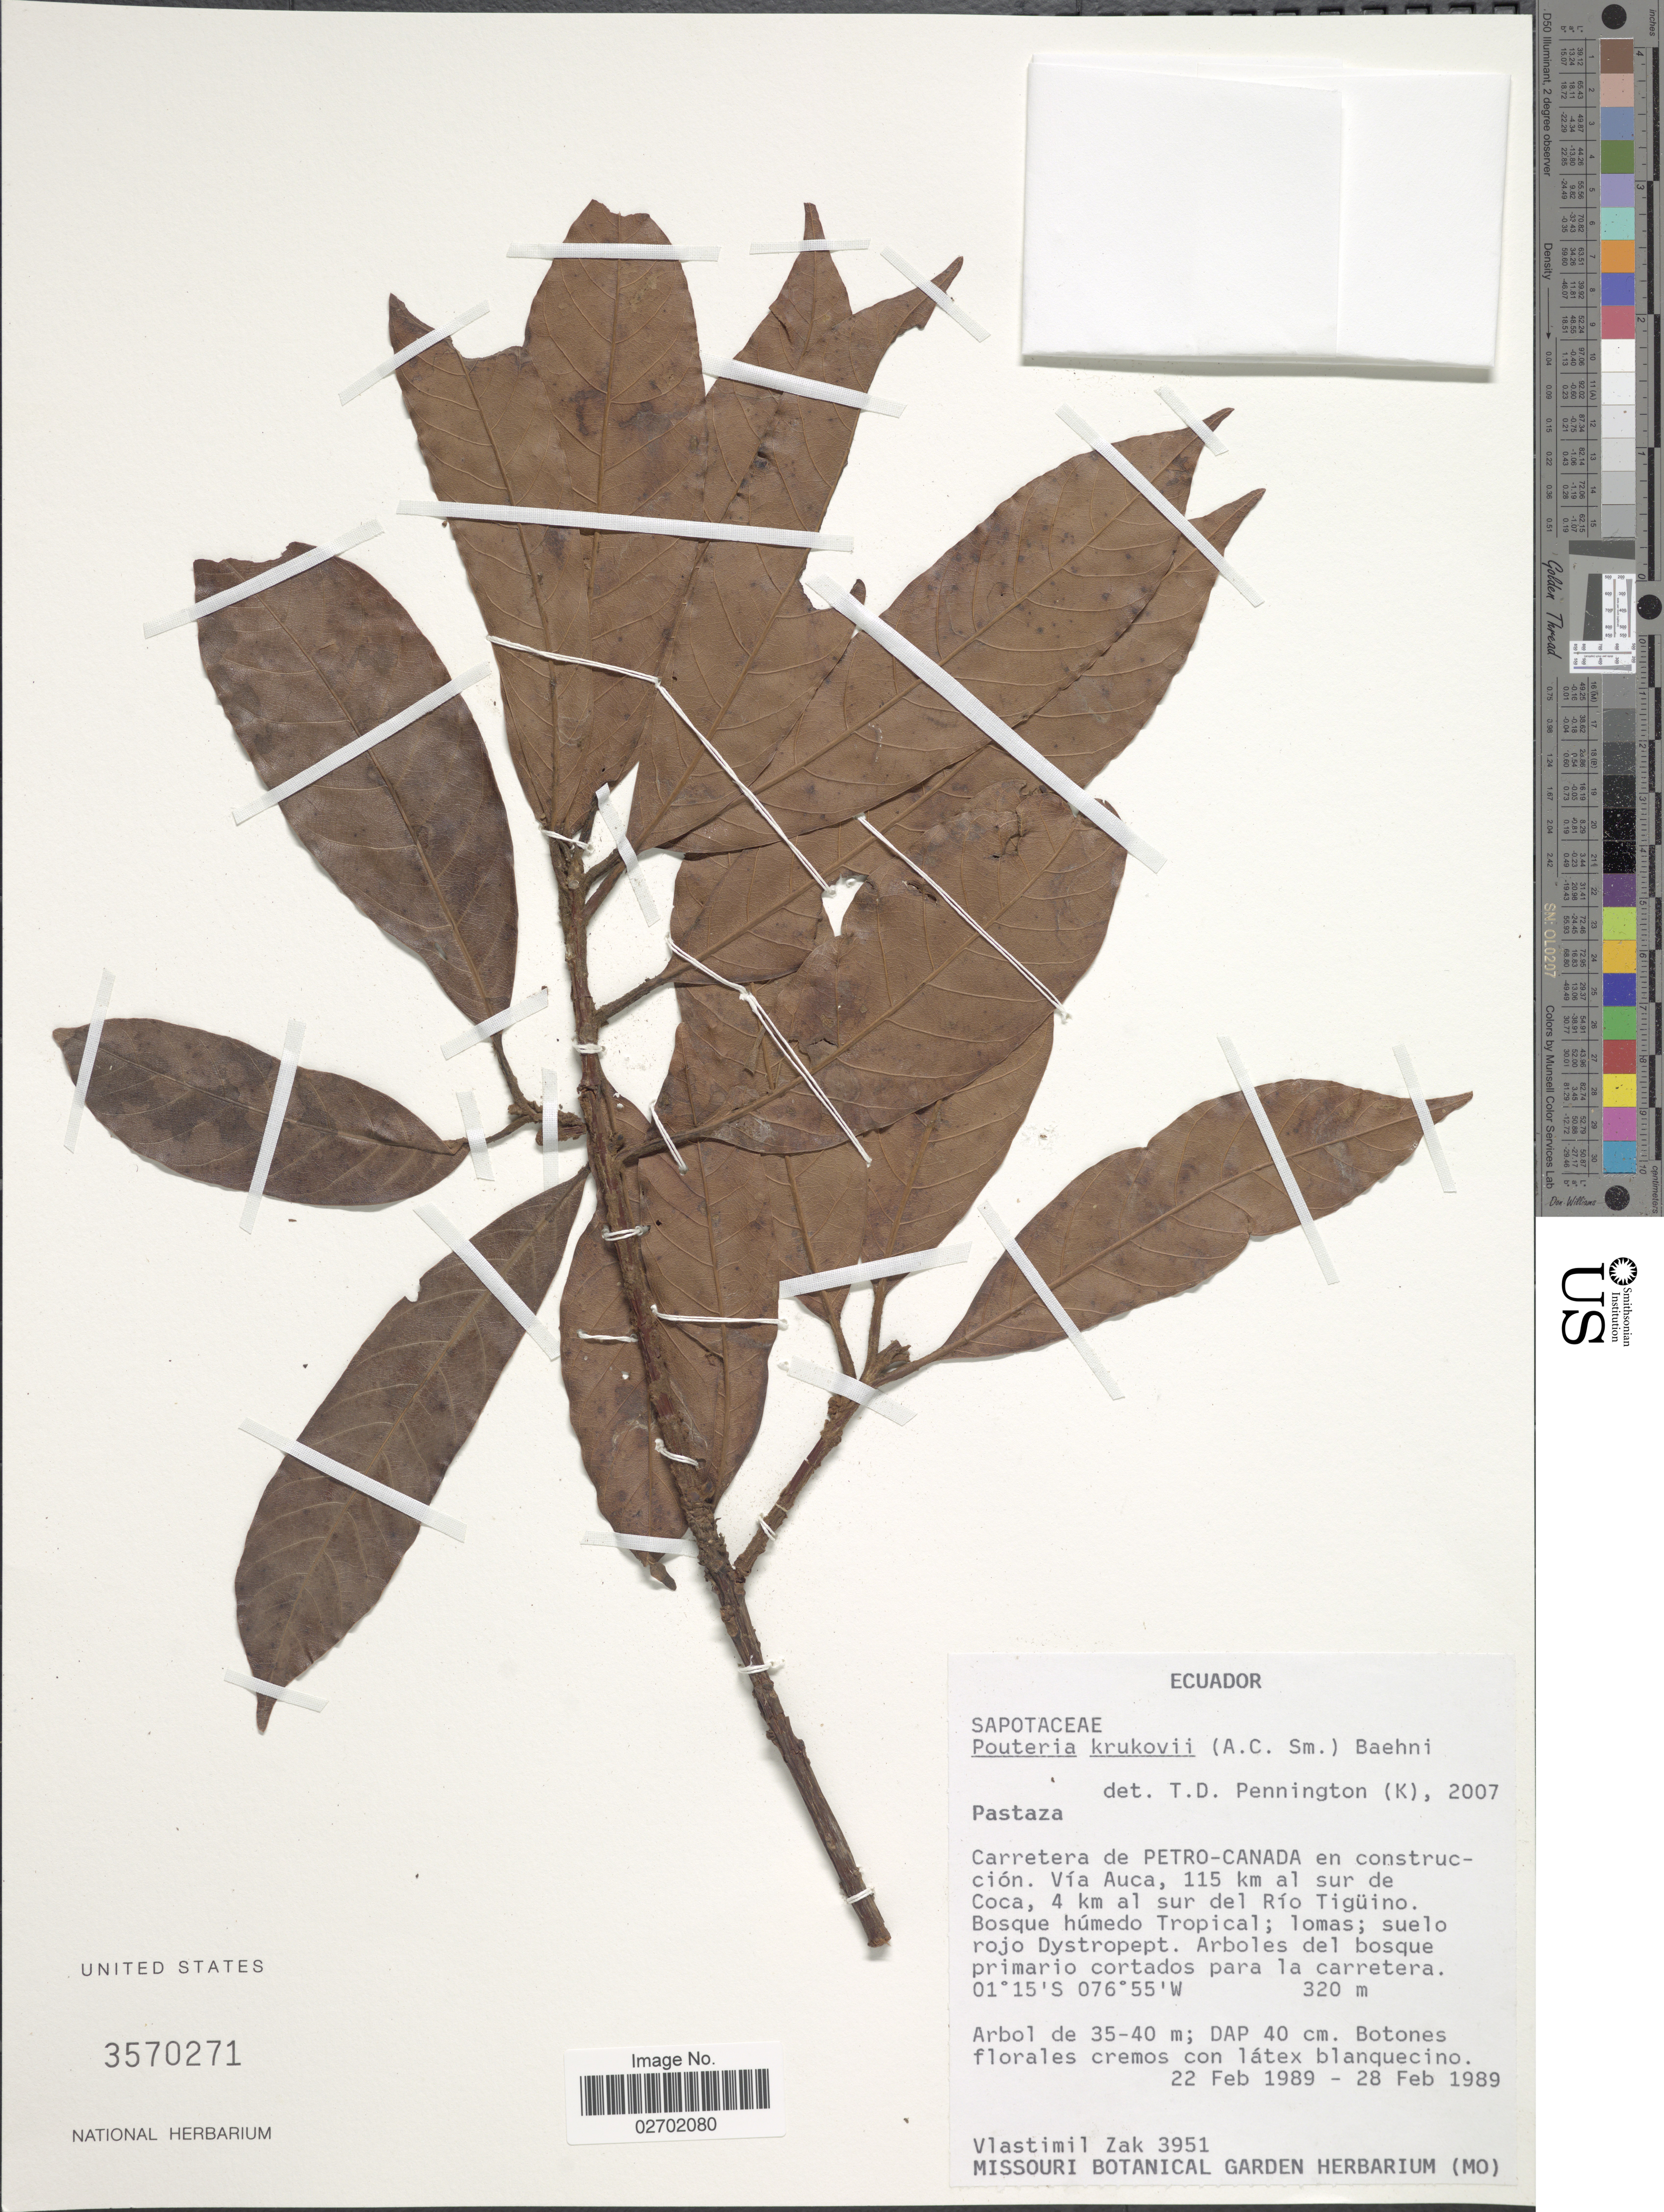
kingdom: Plantae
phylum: Tracheophyta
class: Magnoliopsida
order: Ericales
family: Sapotaceae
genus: Pouteria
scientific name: Pouteria krukovii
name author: (A.C. Sm.) Baehni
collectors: V. Zak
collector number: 3951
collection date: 1989-02-22/1989-02-28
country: Ecuador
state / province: Pastaza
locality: Carretera de PETRO-CANADA en construción. Vía Auca, 115 km al Sur de Coca, 4 al sur del Río Tigüino.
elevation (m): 320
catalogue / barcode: US 3570271